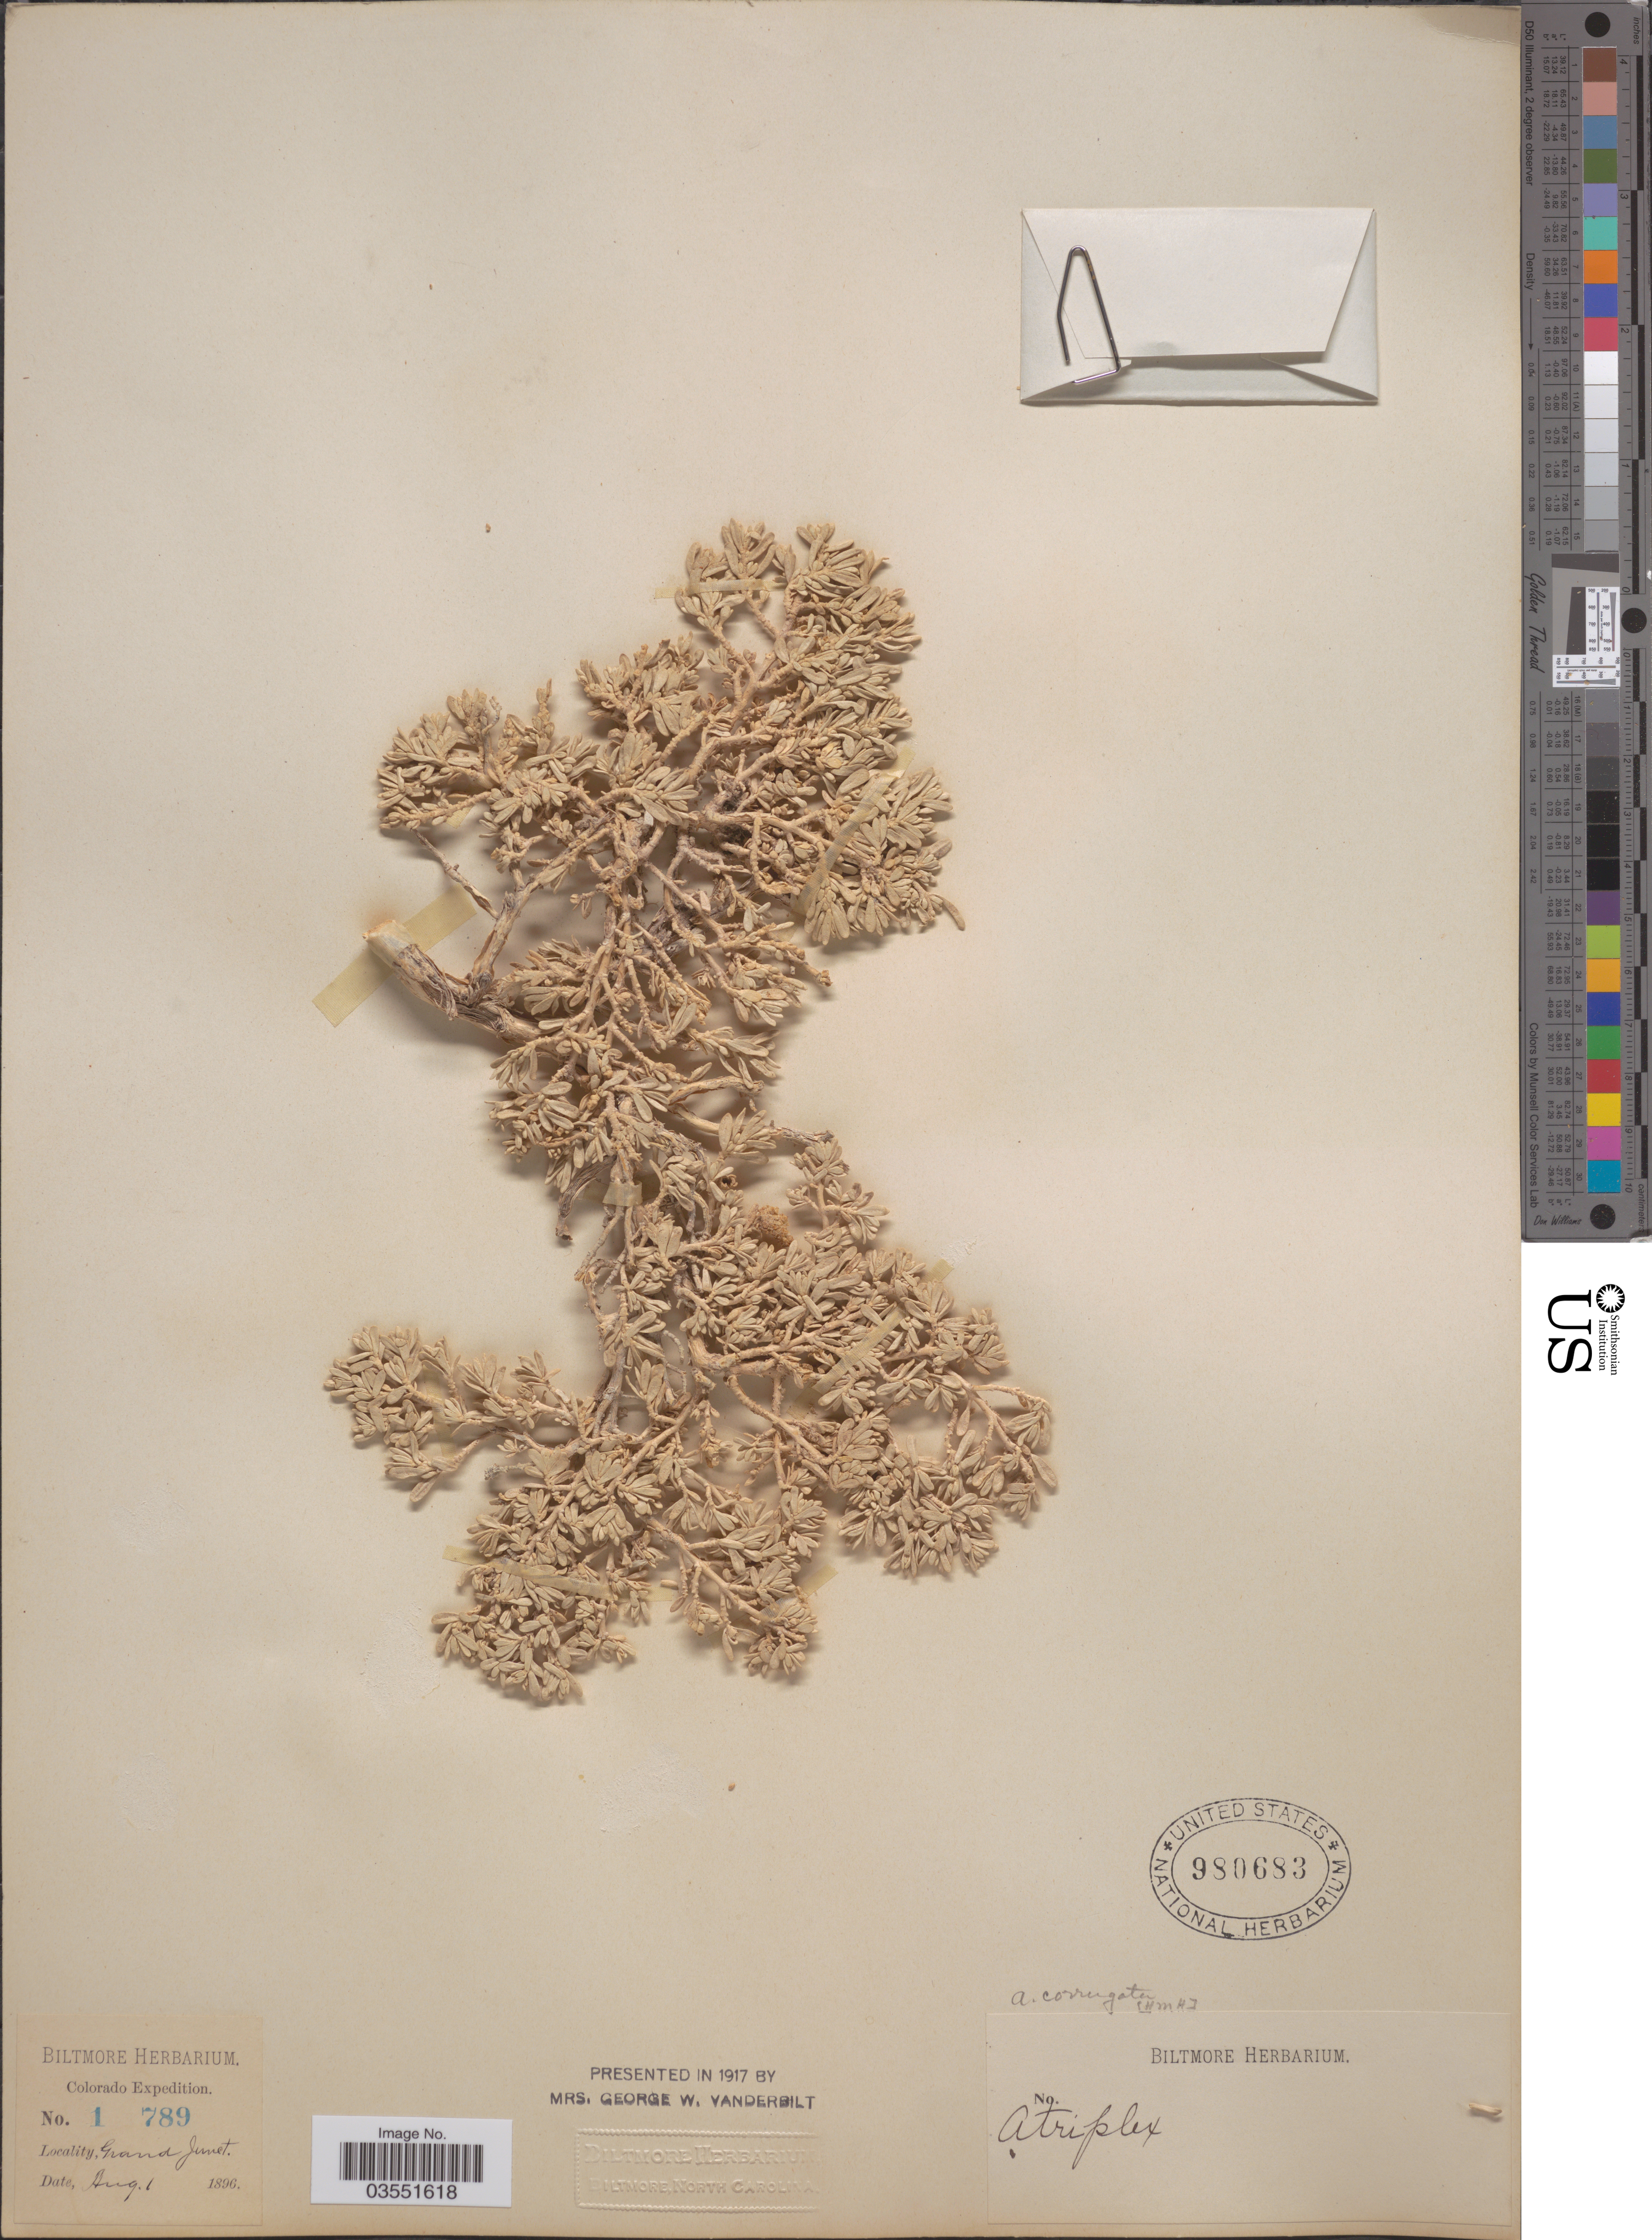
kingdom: Plantae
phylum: Tracheophyta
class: Magnoliopsida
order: Caryophyllales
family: Amaranthaceae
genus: Atriplex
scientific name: Atriplex corrugata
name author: S. Watson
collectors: ex herb. Biltmore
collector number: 1789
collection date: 1896-08-01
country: United States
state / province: Colorado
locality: Grand Junct.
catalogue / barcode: US 980683